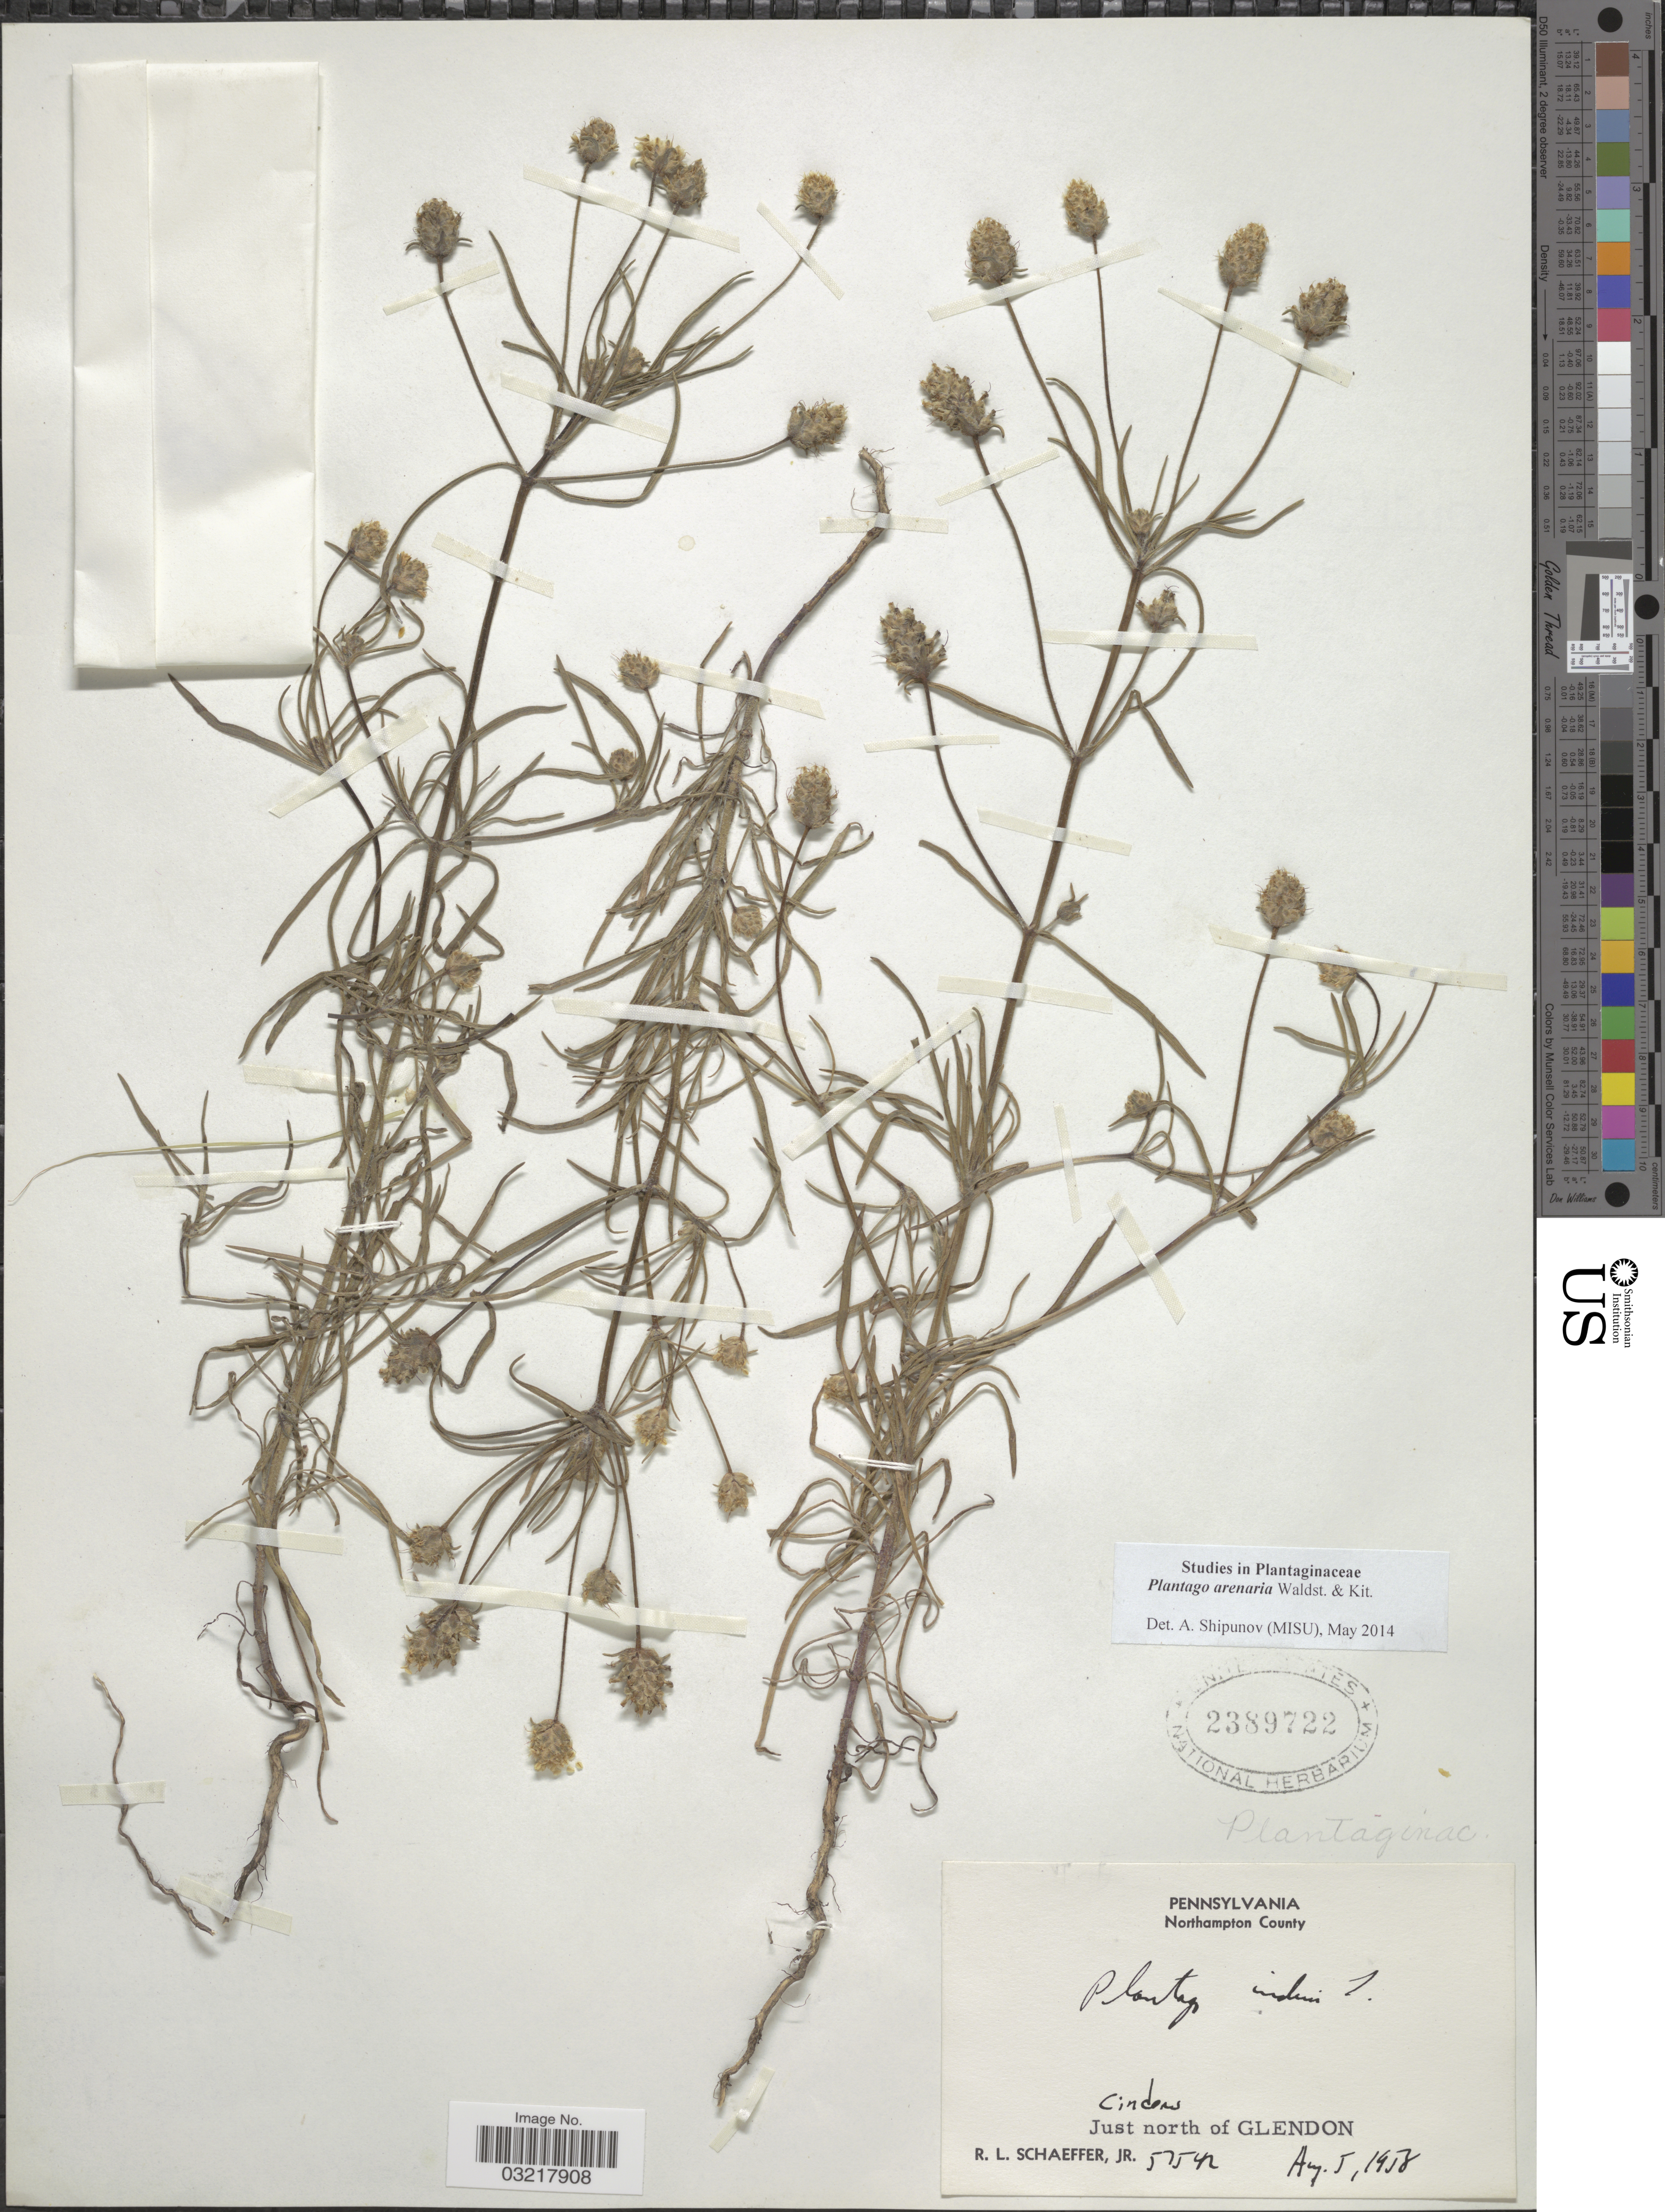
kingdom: Plantae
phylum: Tracheophyta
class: Magnoliopsida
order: Lamiales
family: Plantaginaceae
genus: Plantago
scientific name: Plantago arenaria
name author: Waldst. & Kit.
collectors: R. L. Schaeffer Jr.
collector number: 57542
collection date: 1958-08-05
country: United States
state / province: Pennsylvania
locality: Northampton County. Just north of Glendon.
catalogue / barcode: US 2389722